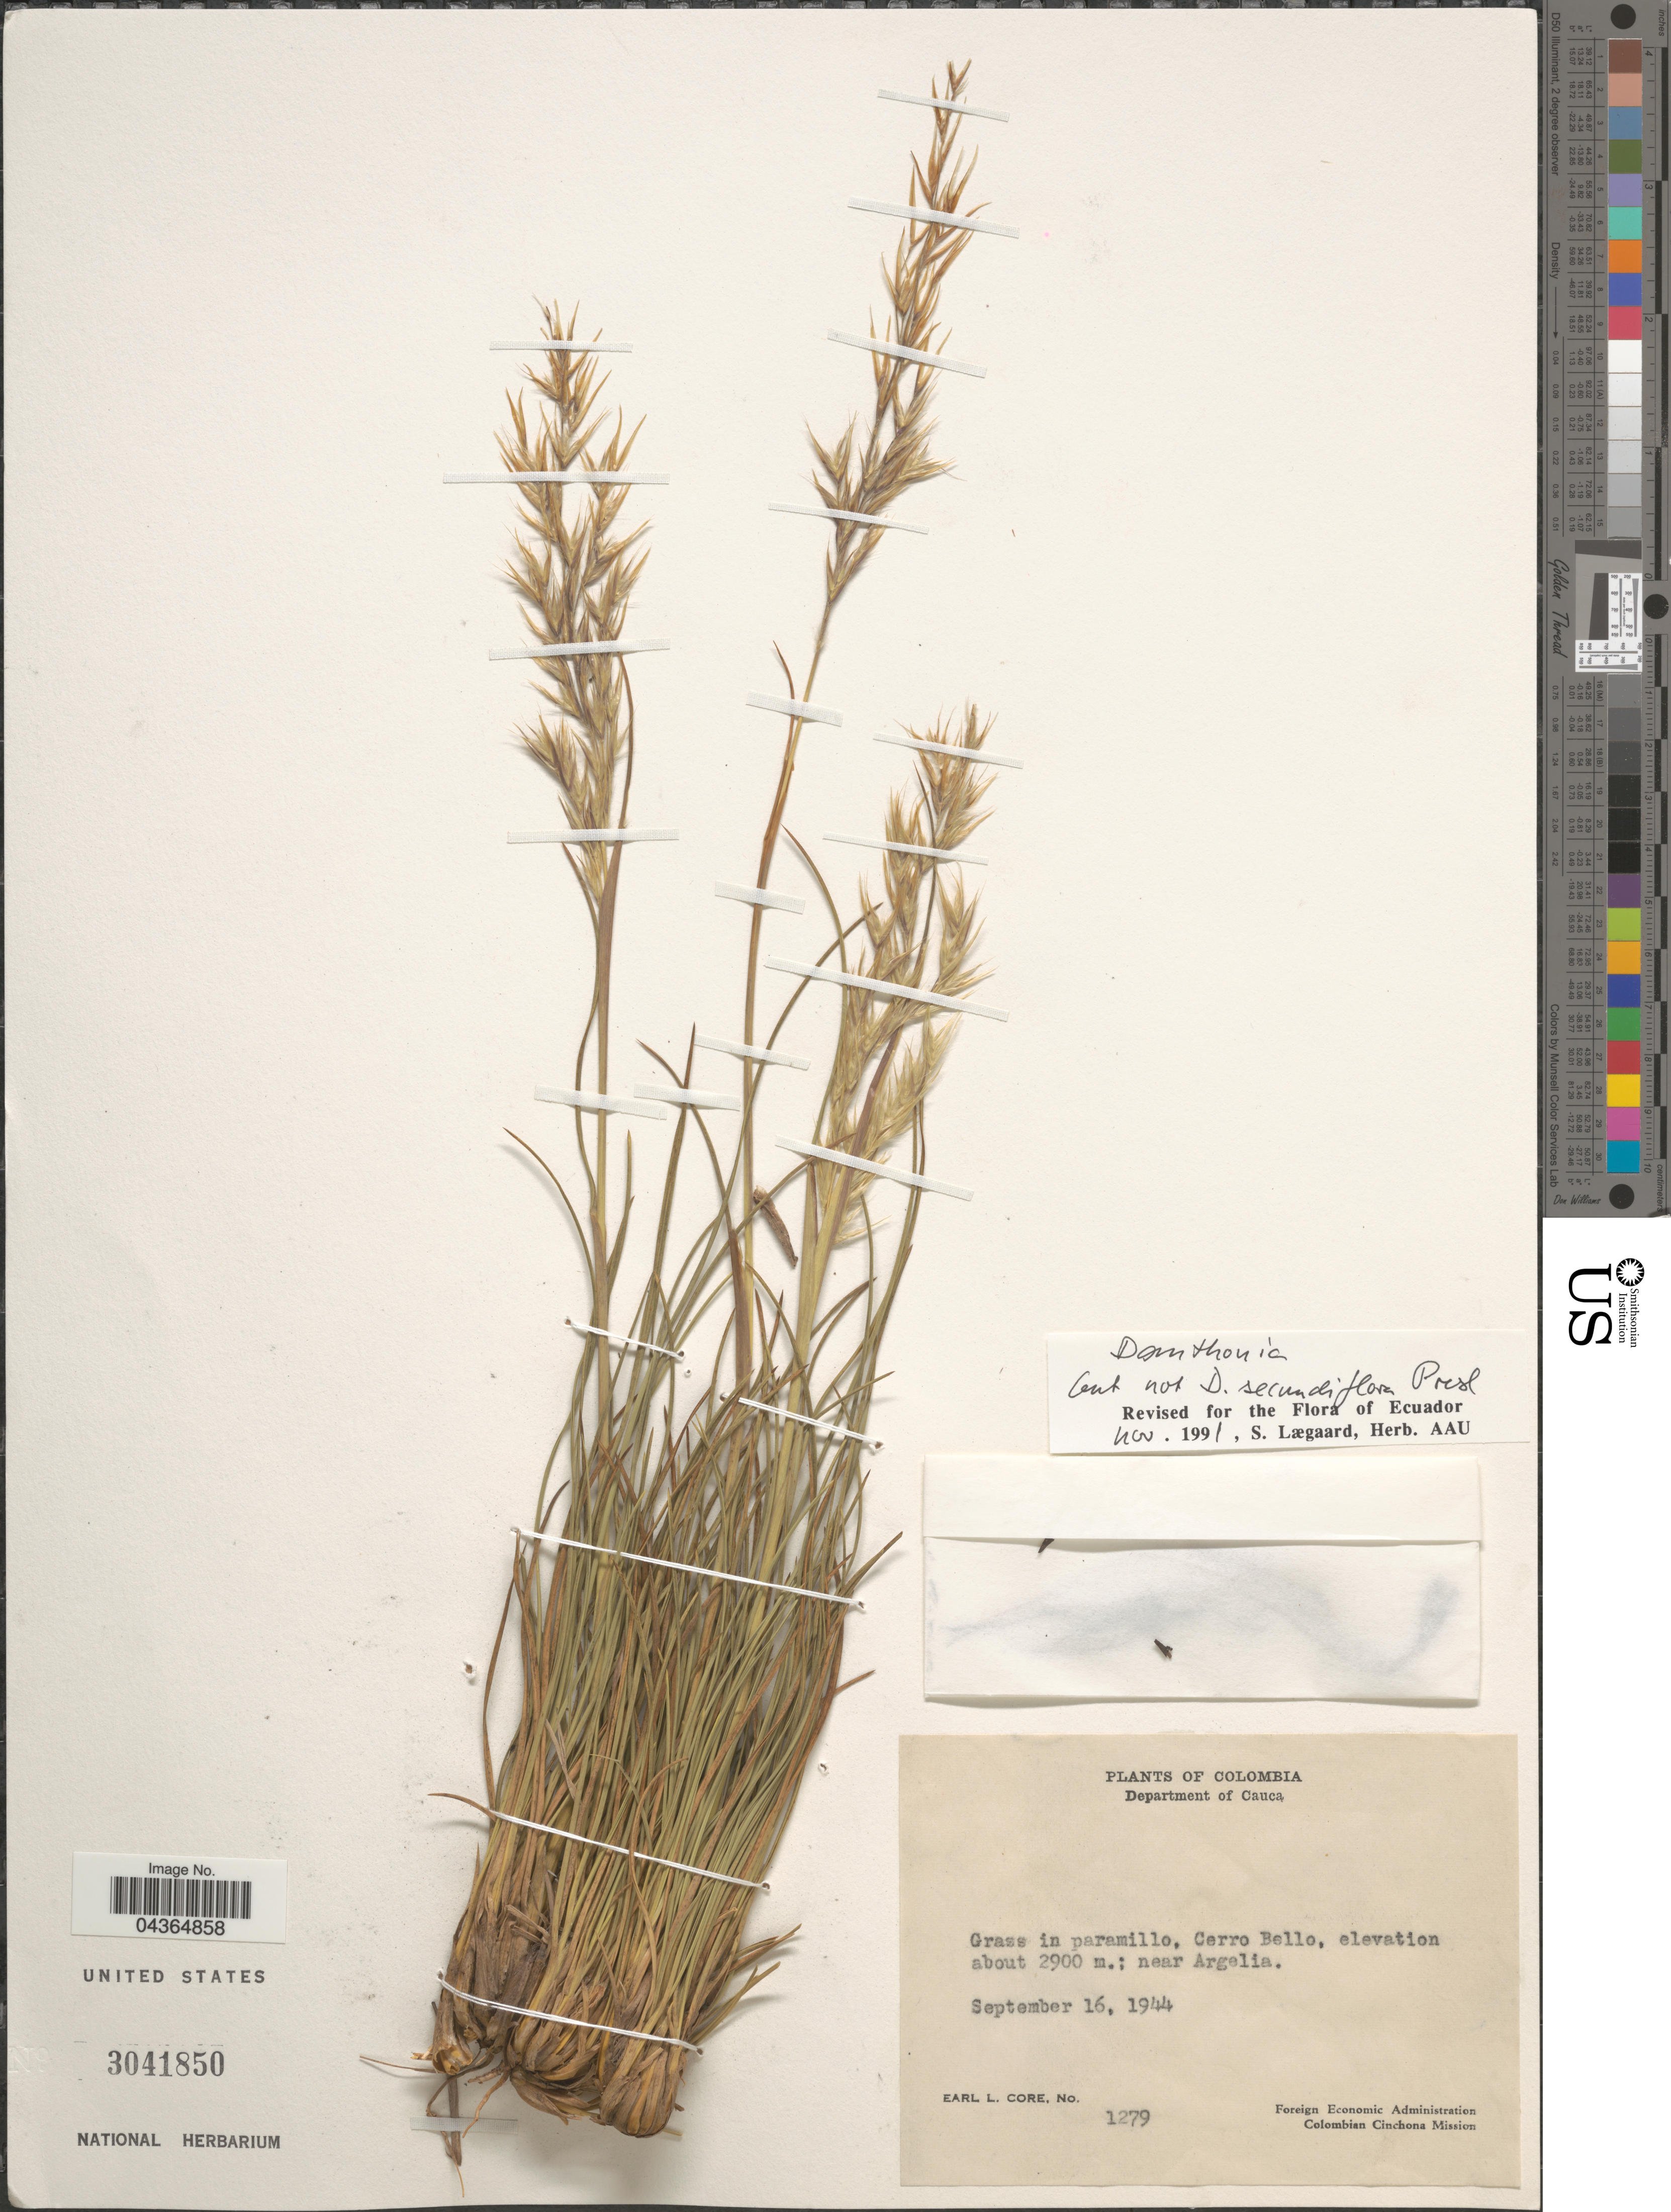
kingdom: Plantae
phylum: Tracheophyta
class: Liliopsida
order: Poales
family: Poaceae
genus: Danthonia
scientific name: Danthonia sp.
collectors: E. L. Core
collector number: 1279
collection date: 1944-09-16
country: Colombia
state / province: Cauca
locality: Department of Cauca. Cerro Bello; near Argelia.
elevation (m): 2900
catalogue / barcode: US 3041850